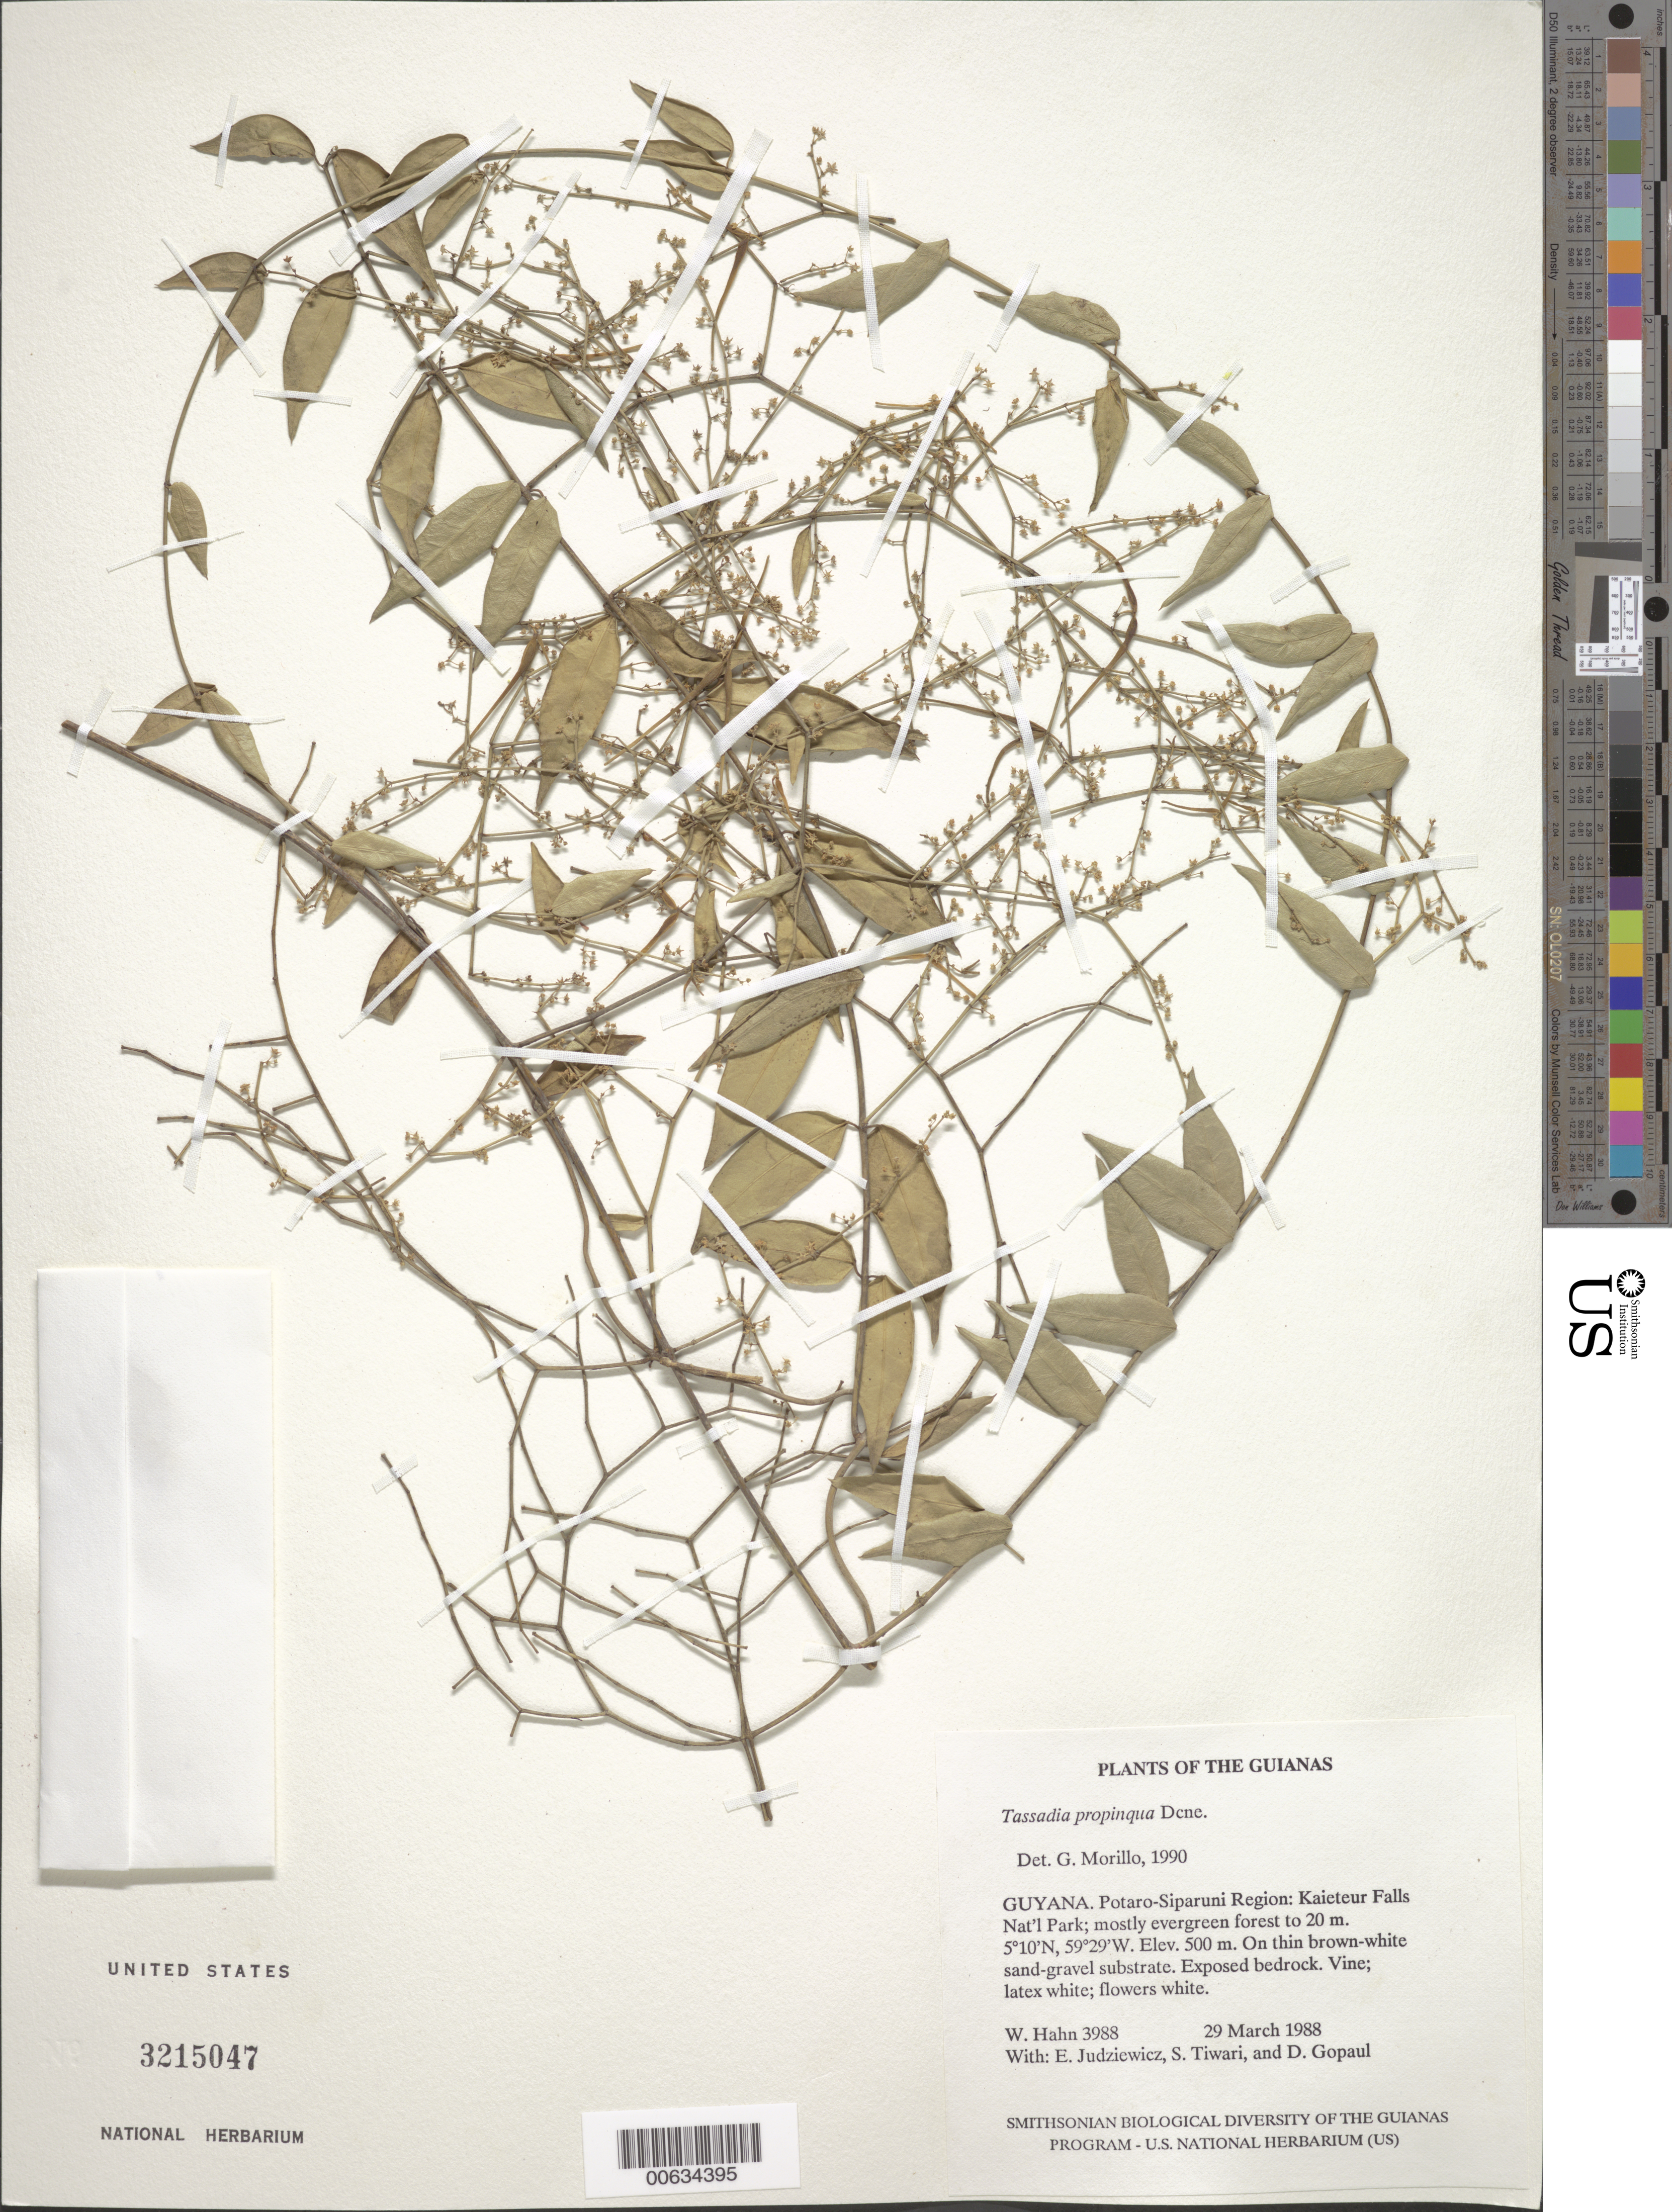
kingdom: Plantae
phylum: Tracheophyta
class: Magnoliopsida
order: Gentianales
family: Apocynaceae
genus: Tassadia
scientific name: Tassadia propinqua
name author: Decne.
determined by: Morillo, G. N.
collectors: W. Hahn, E. J. Judziewicz, S. Tiwari & D. Gopaul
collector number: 3988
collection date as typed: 29 March 1988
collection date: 1988-03-29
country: Guyana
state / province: Potaro-Siparuni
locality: Kaieteur Falls National Park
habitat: Mostly evergreen forest to 20 m on thin brown-white sand-gravel substrate. Exposed bedrock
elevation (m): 500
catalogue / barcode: US 3215047